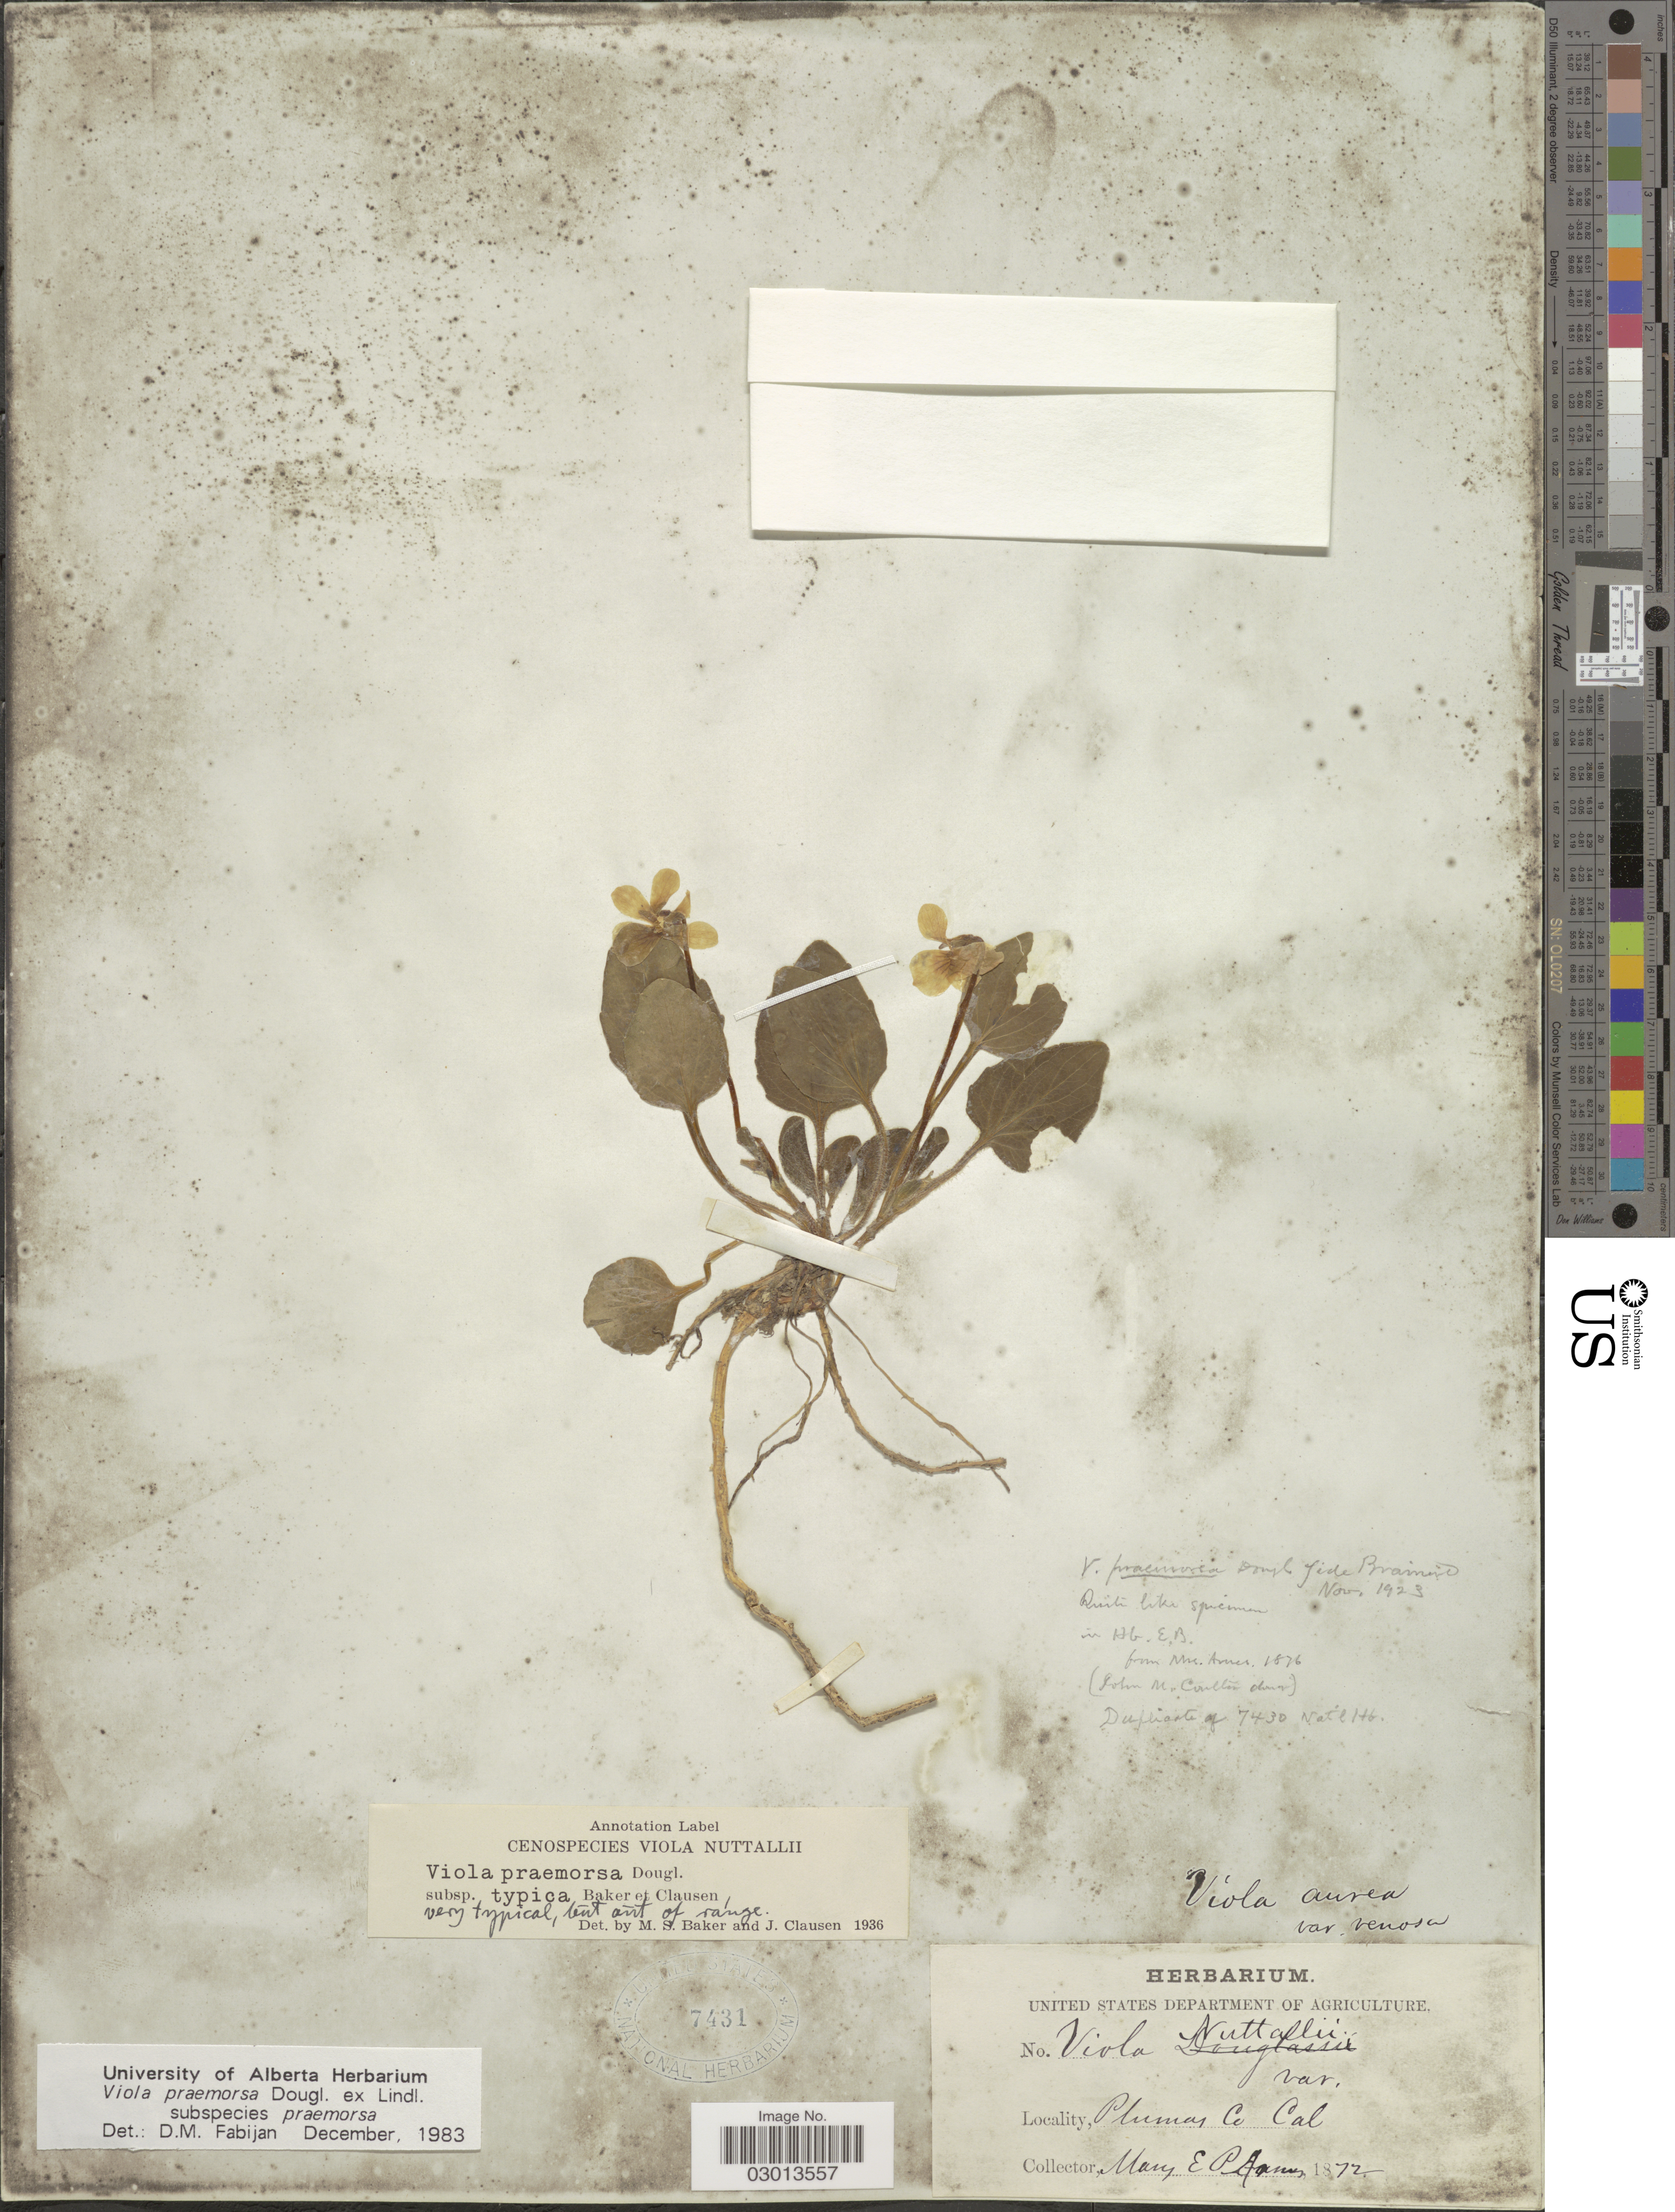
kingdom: Plantae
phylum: Tracheophyta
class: Magnoliopsida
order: Malpighiales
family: Violaceae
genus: Viola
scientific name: Viola praemorsa subsp. praemorsa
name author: Douglas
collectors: M. E. P. Ames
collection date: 1872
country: United States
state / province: California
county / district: Plumas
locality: Plumas Co. Cal.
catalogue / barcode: US 7431